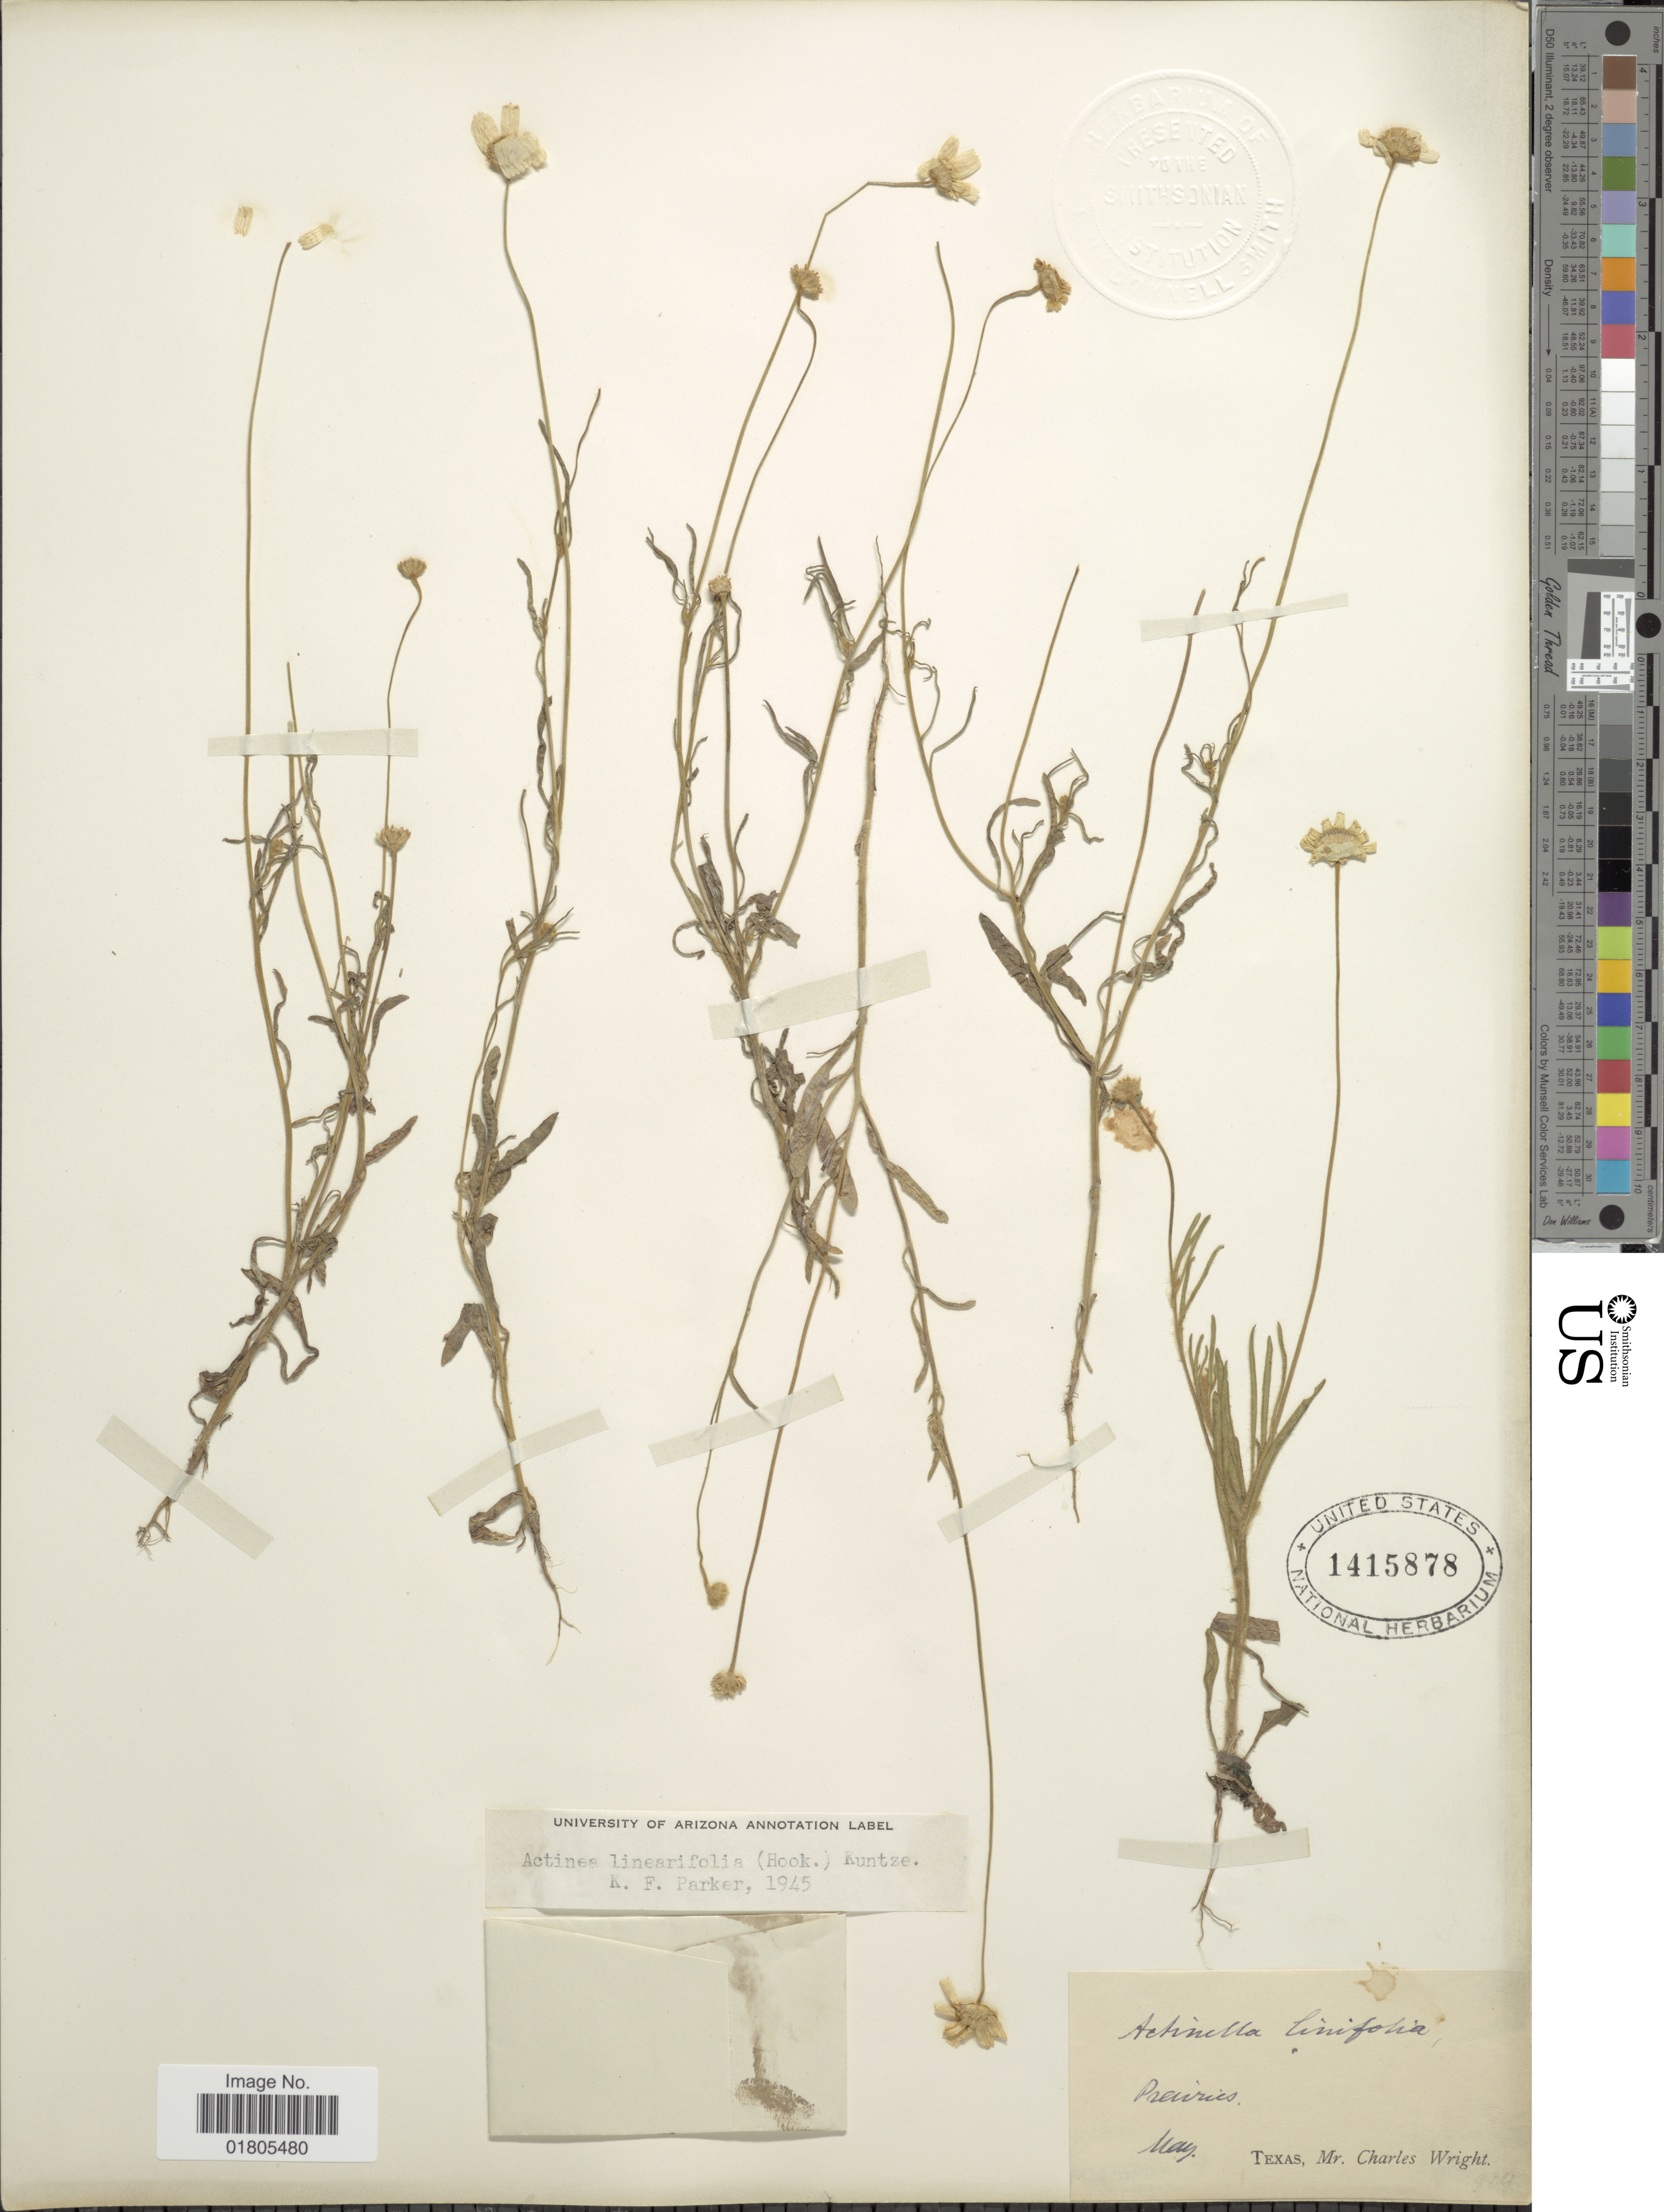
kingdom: Plantae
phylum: Tracheophyta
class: Magnoliopsida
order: Asterales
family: Asteraceae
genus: Actinea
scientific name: Actinea linearifolia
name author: (Hook.) Kuntze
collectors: C. Wright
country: United States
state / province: Texas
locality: Prairies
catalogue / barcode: US 1415878